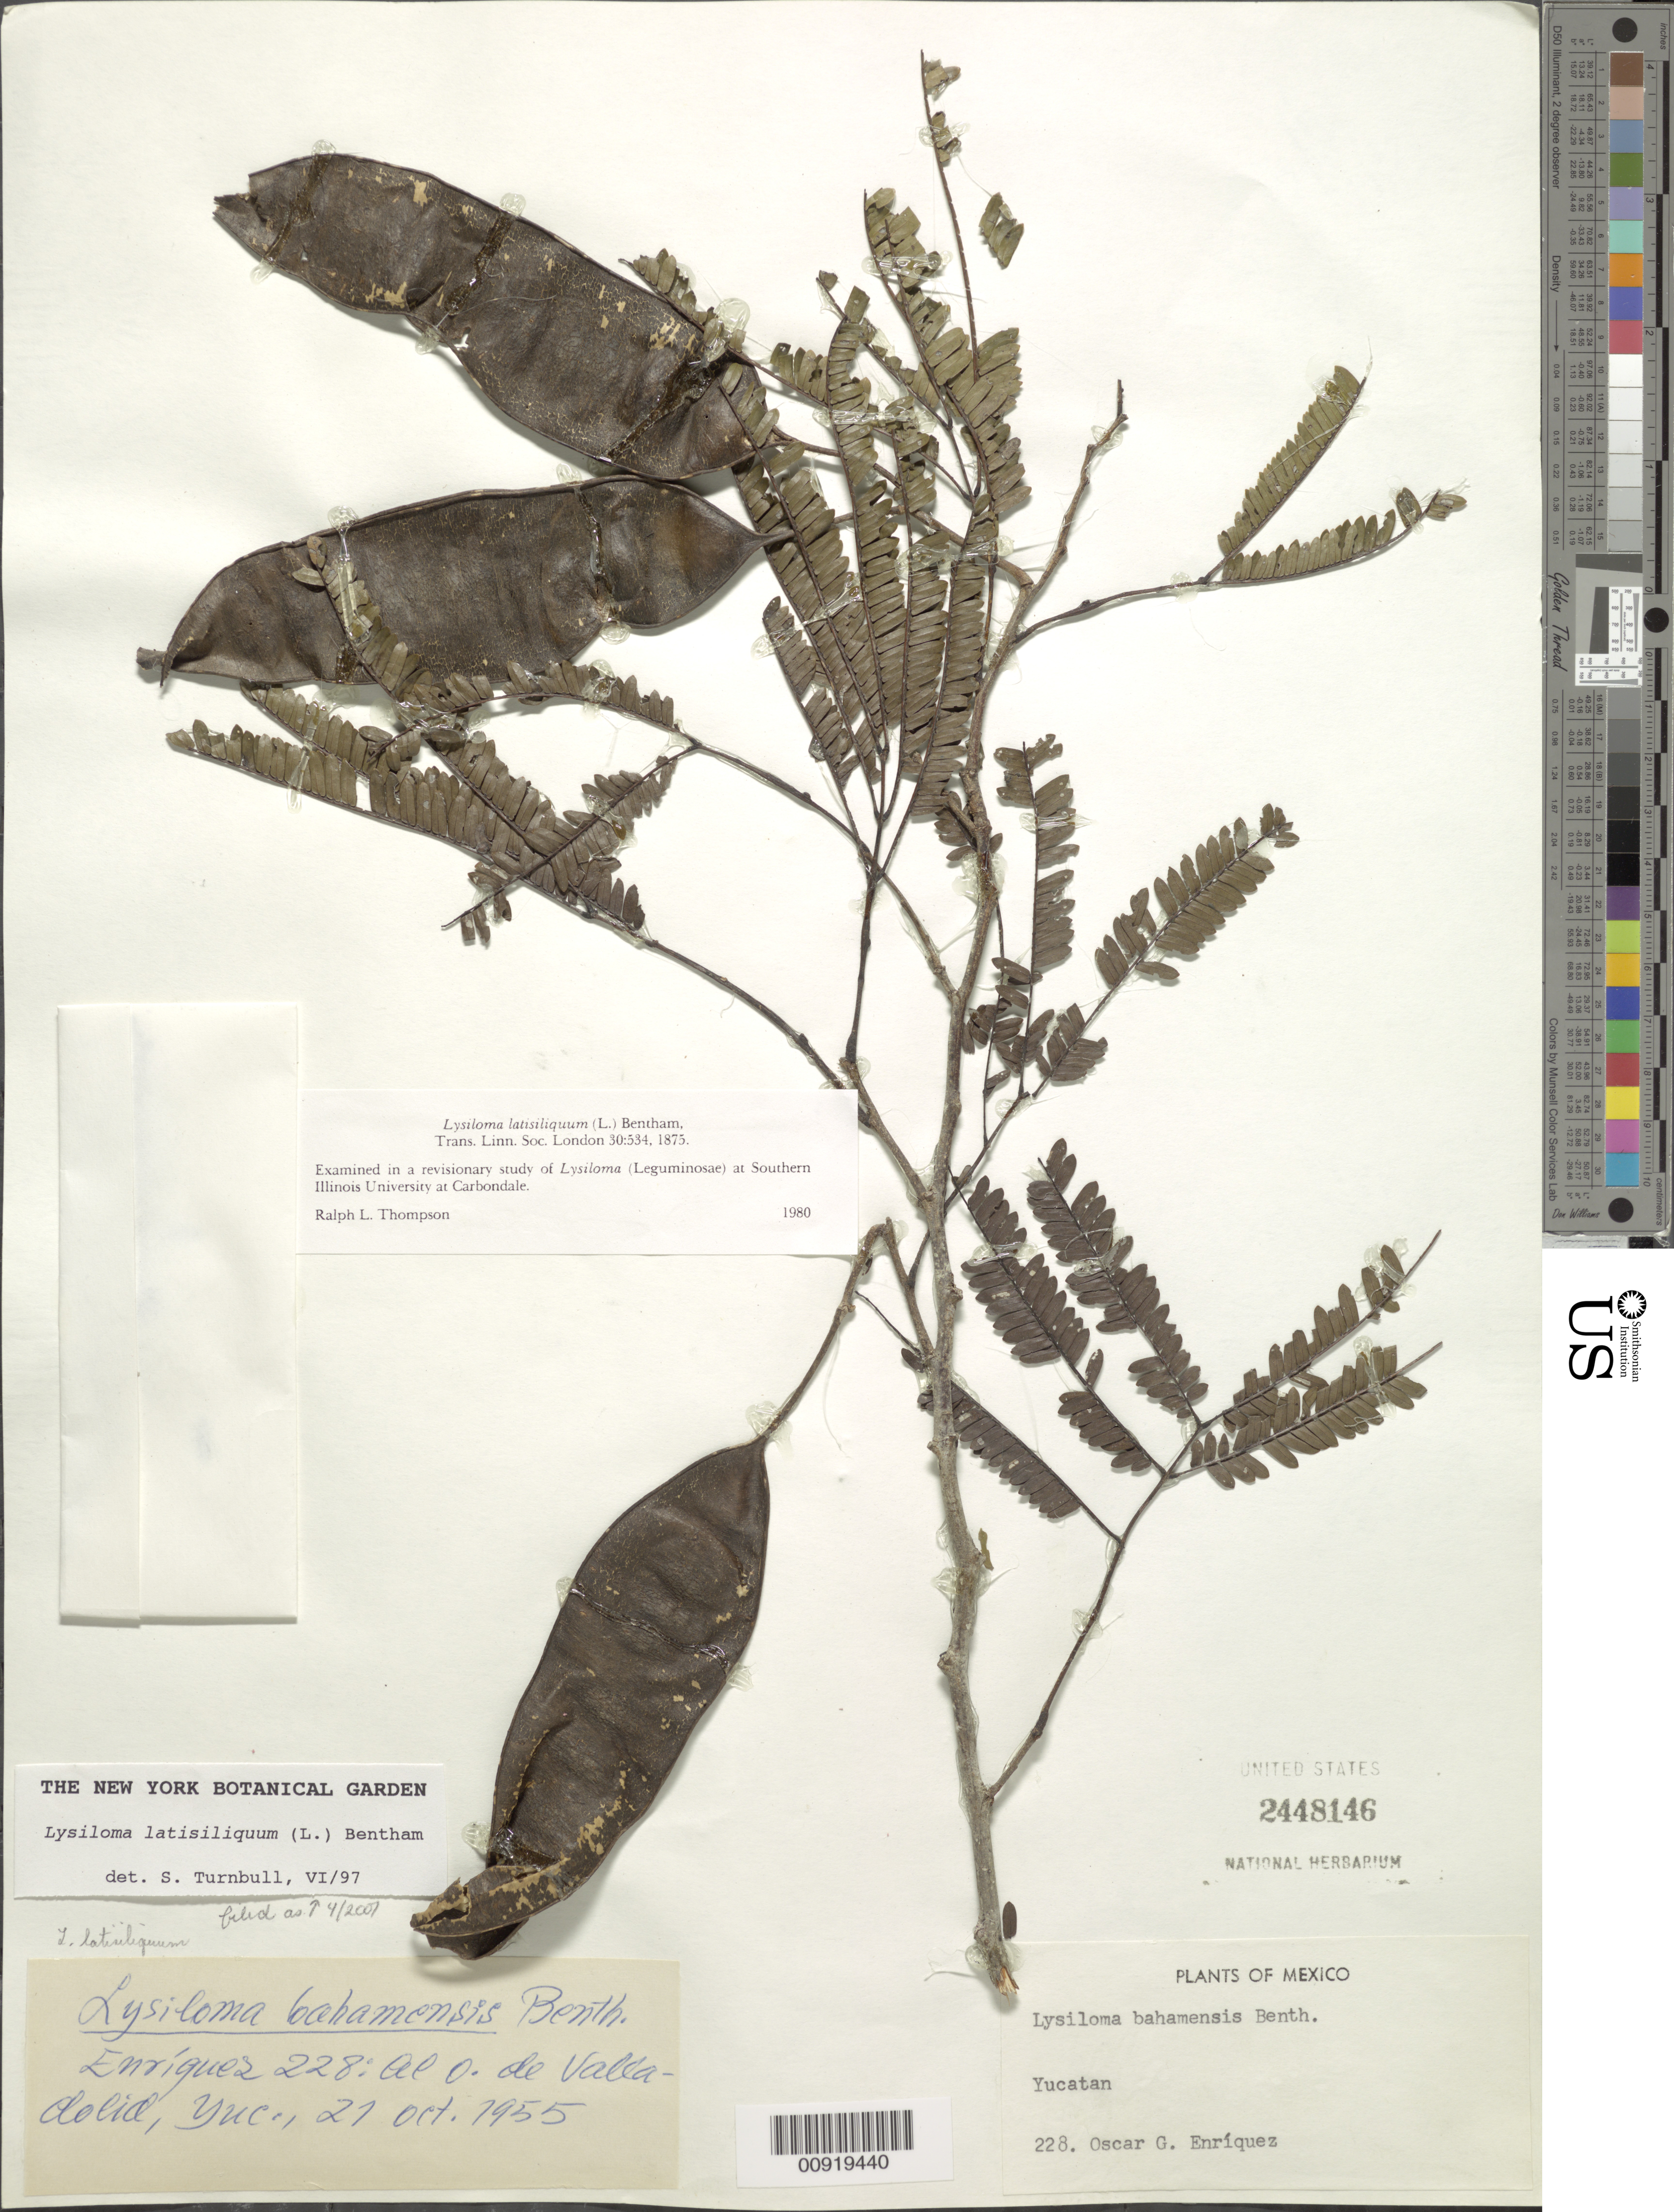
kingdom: Plantae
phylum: Tracheophyta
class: Magnoliopsida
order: Fabales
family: Fabaceae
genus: Lysiloma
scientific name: Lysiloma latisiliquum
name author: (L.) Benth.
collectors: O. Enriquez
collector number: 228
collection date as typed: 21 Oct 1955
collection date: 1955-10-21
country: Mexico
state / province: Yucatán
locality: Al O. de Valladolid, Yucatán.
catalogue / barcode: US 2448146